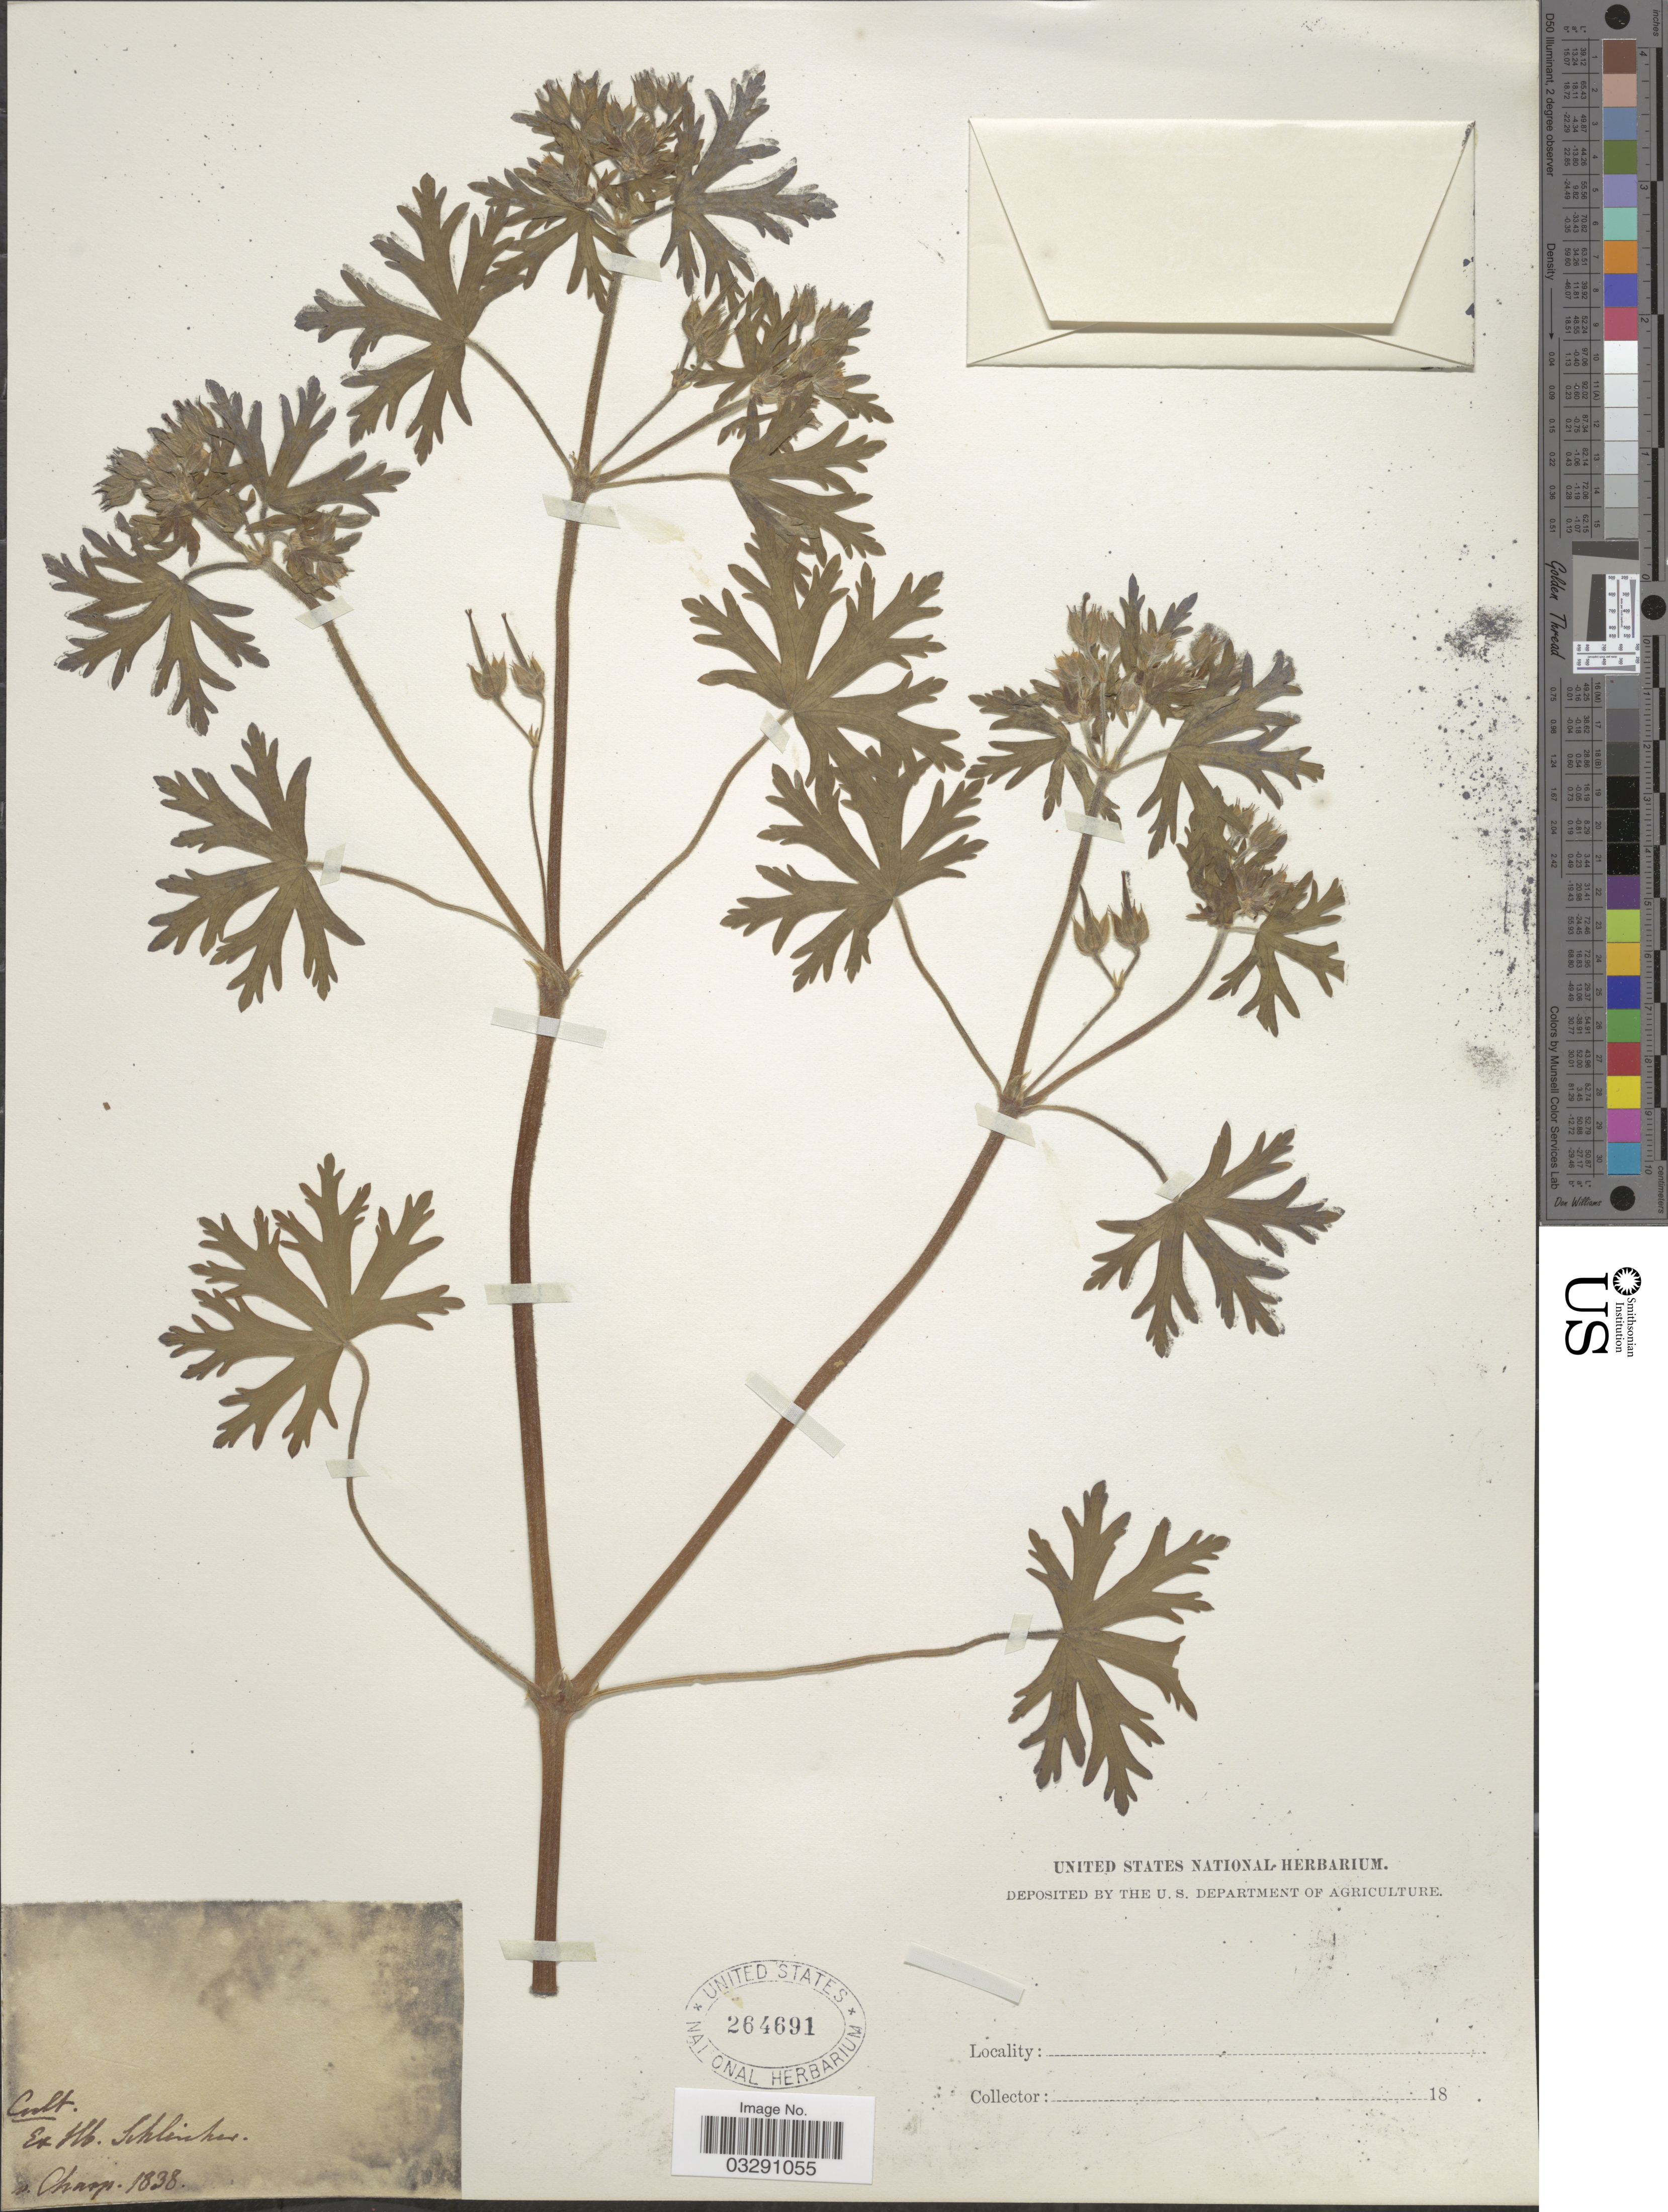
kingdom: Plantae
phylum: Tracheophyta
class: Magnoliopsida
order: Geraniales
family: Geraniaceae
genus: Geranium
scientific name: Geranium sp.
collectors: ex herb. Schleicher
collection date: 1838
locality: Charp.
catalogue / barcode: US 264691